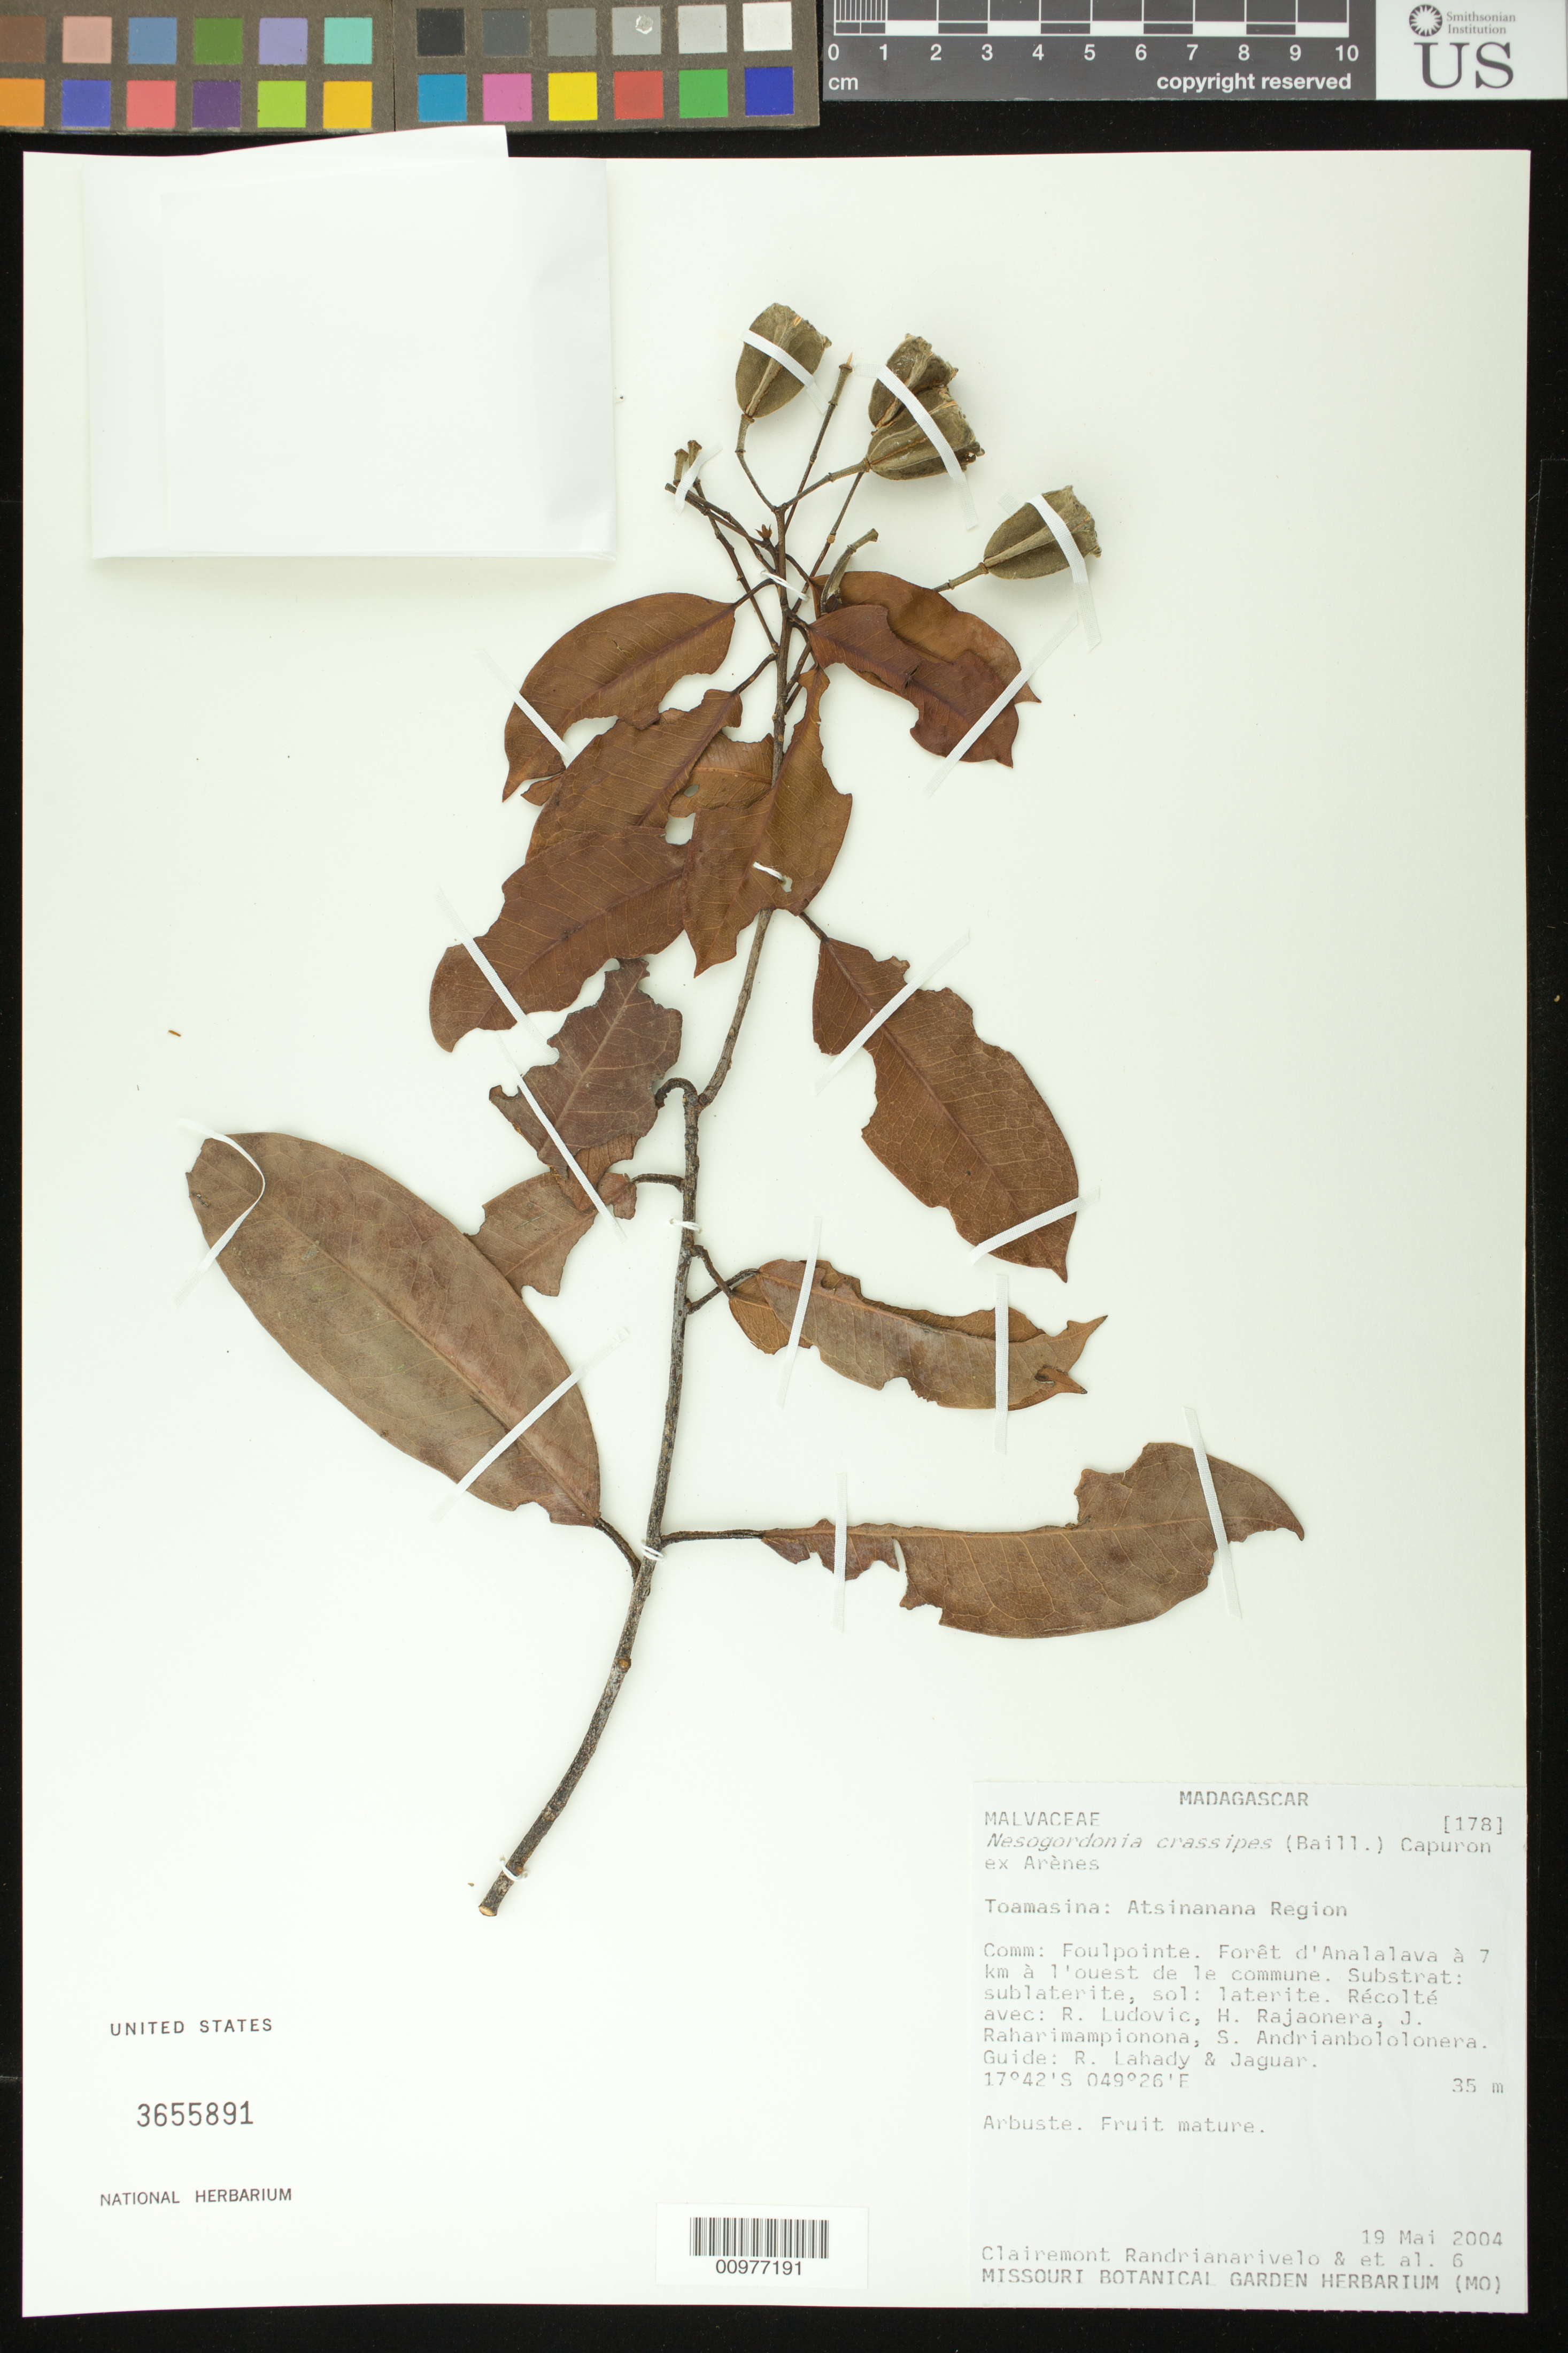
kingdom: Plantae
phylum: Tracheophyta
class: Magnoliopsida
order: Malvales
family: Malvaceae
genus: Nesogordonia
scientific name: Nesogordonia crassipes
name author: (Baill.) Capuron ex Arènes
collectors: C. Randrianarivelo et al.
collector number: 6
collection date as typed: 19 Mai 2004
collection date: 2004-05-19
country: Madagascar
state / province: Atsinanana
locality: Comm: Foulpointe. Foret d'Analalava a 7 km a l'ouest de le commune.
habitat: substrat: sublaterite, sol: laterite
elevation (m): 35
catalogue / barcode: US 3655891